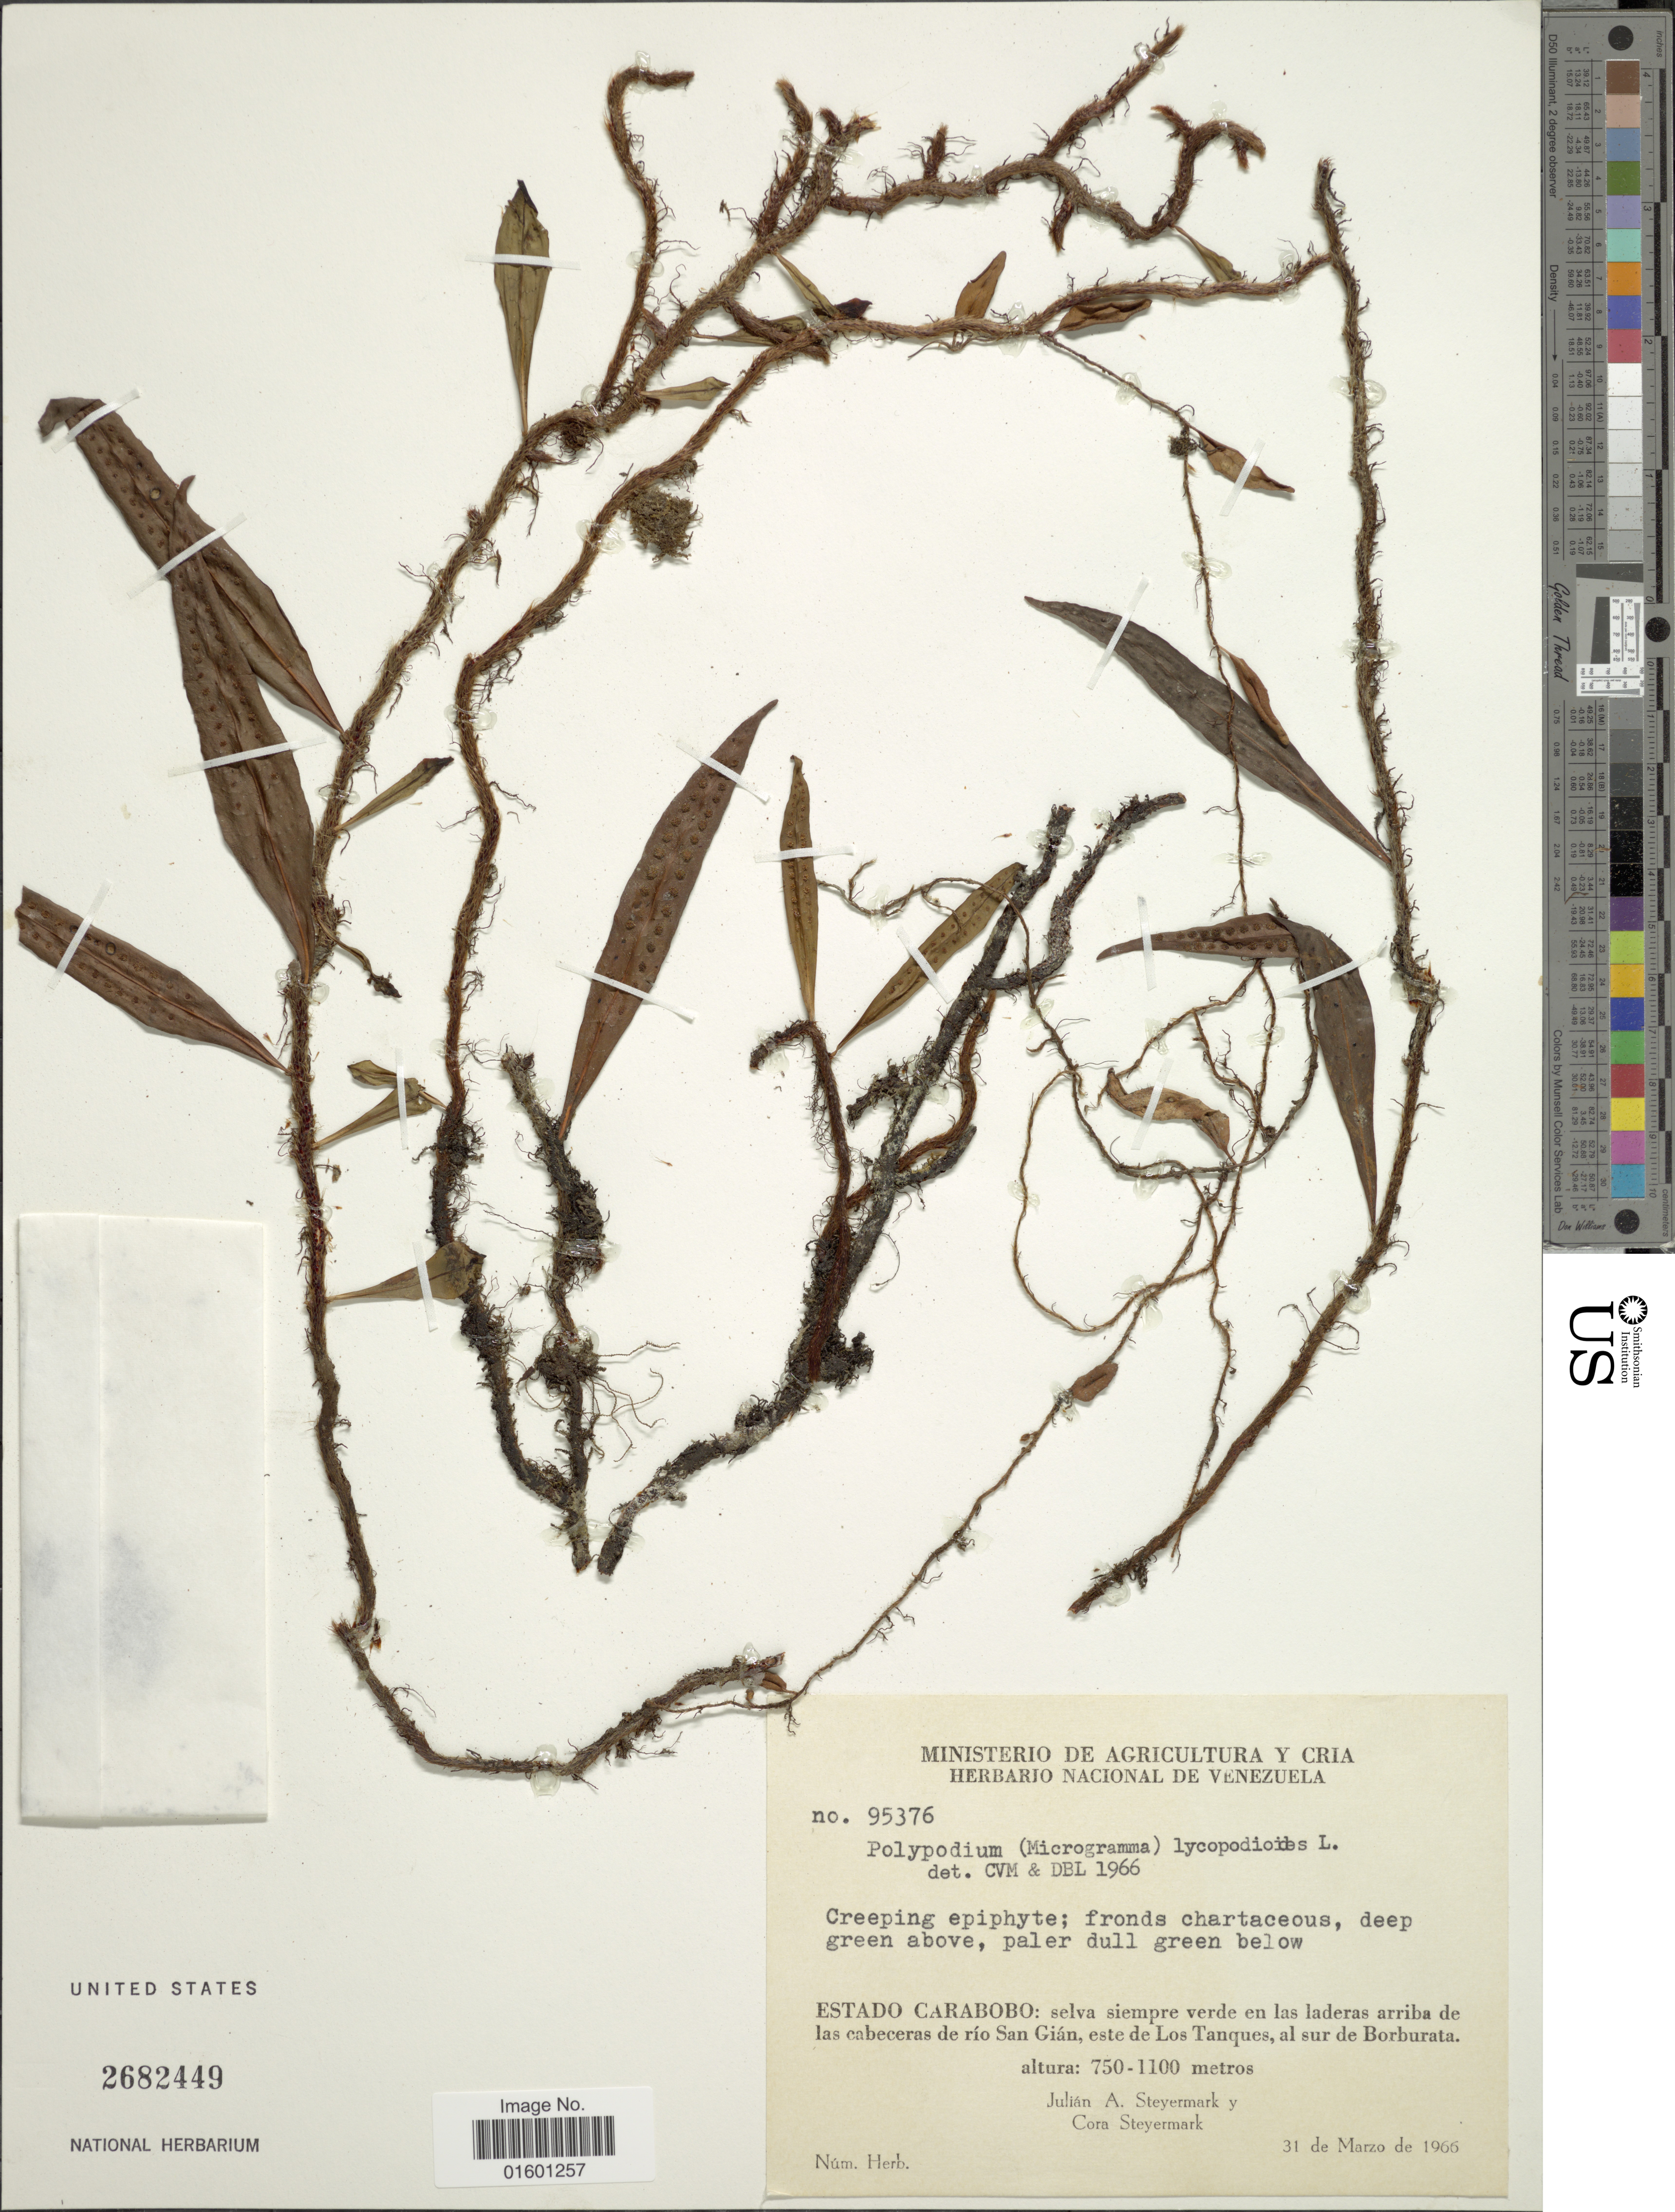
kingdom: Plantae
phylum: Tracheophyta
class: Polypodiopsida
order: Polypodiales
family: Polypodiaceae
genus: Microgramma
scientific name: Microgramma lycopodioides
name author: (L.) Copel.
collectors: J. Steyermark & C. Steyermark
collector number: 95376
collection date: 1966-03-31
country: Venezuela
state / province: Carabobo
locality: Selva siempre verde enlas laderas arriba de las cabeceras de rio San Gian, este de Los Tanques, al sur de Borburata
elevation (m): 750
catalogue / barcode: US 2682449